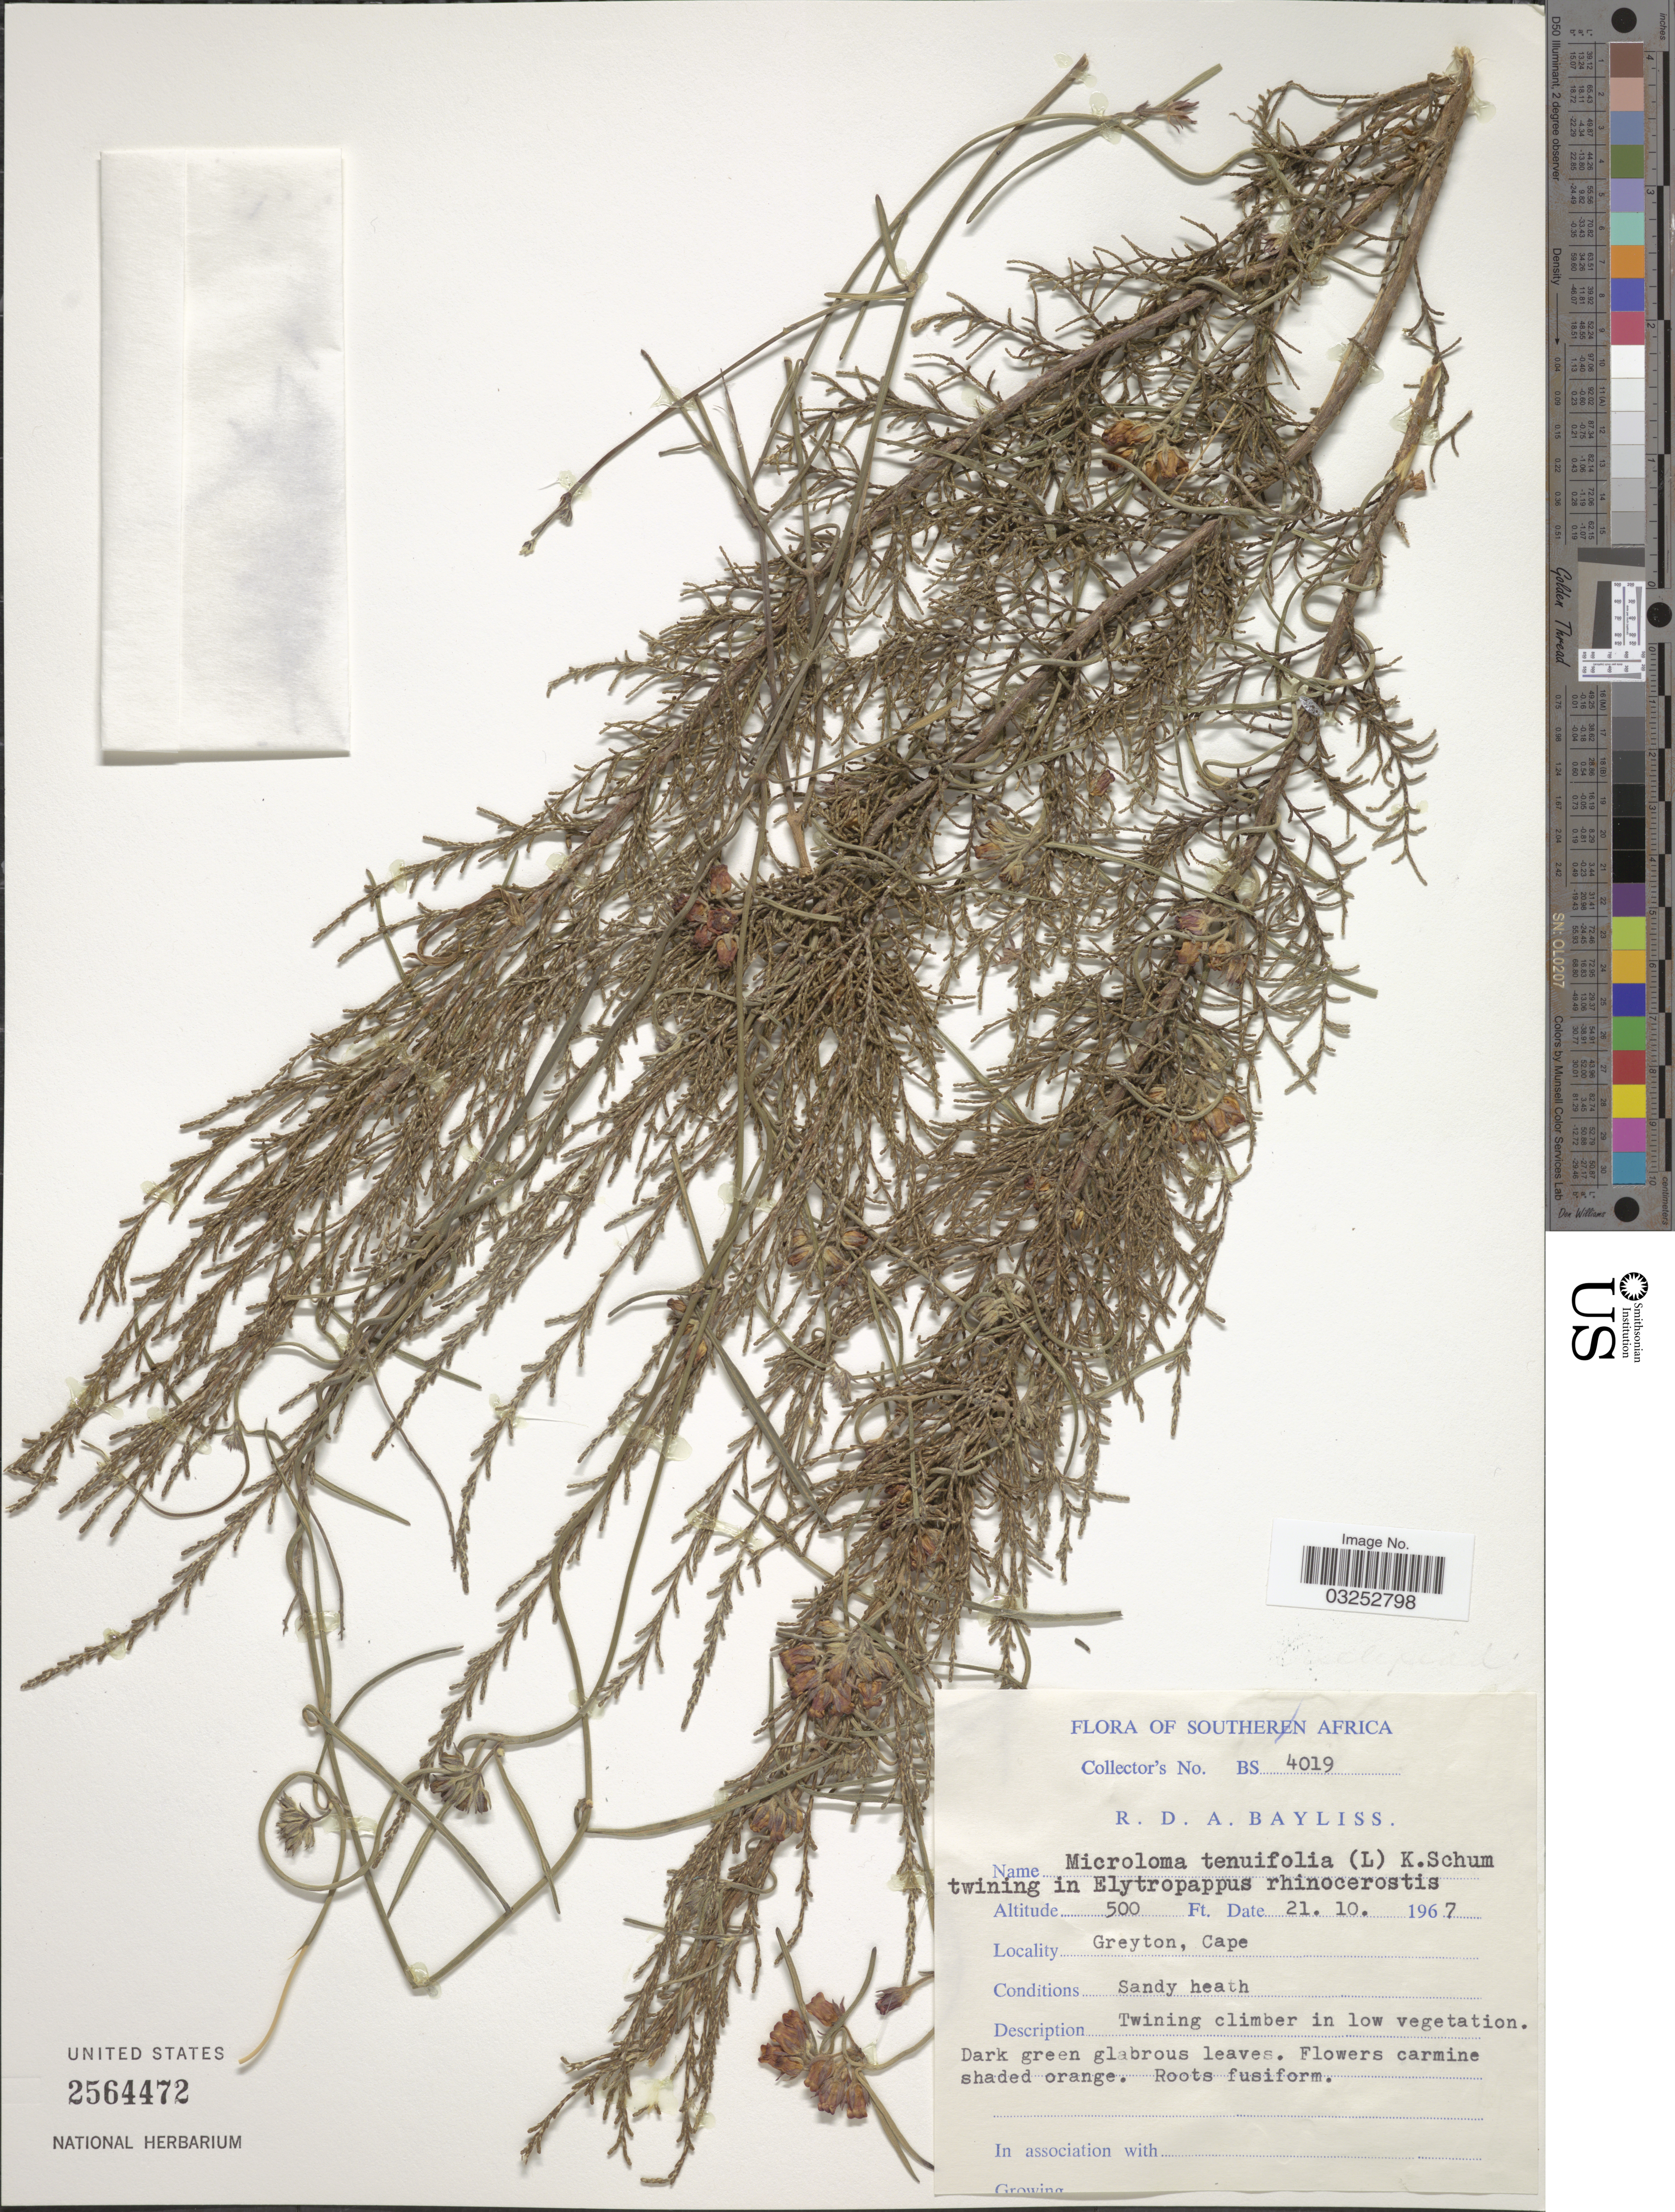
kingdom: Plantae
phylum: Tracheophyta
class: Magnoliopsida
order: Gentianales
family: Apocynaceae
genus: Microloma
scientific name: Microloma tenuifolium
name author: (L.) K. Schum.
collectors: R. Bayliss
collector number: BS 4019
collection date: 1967-10-21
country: South Africa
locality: Southern Africa, Greyton, Cape.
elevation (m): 152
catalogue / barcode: US 2564472